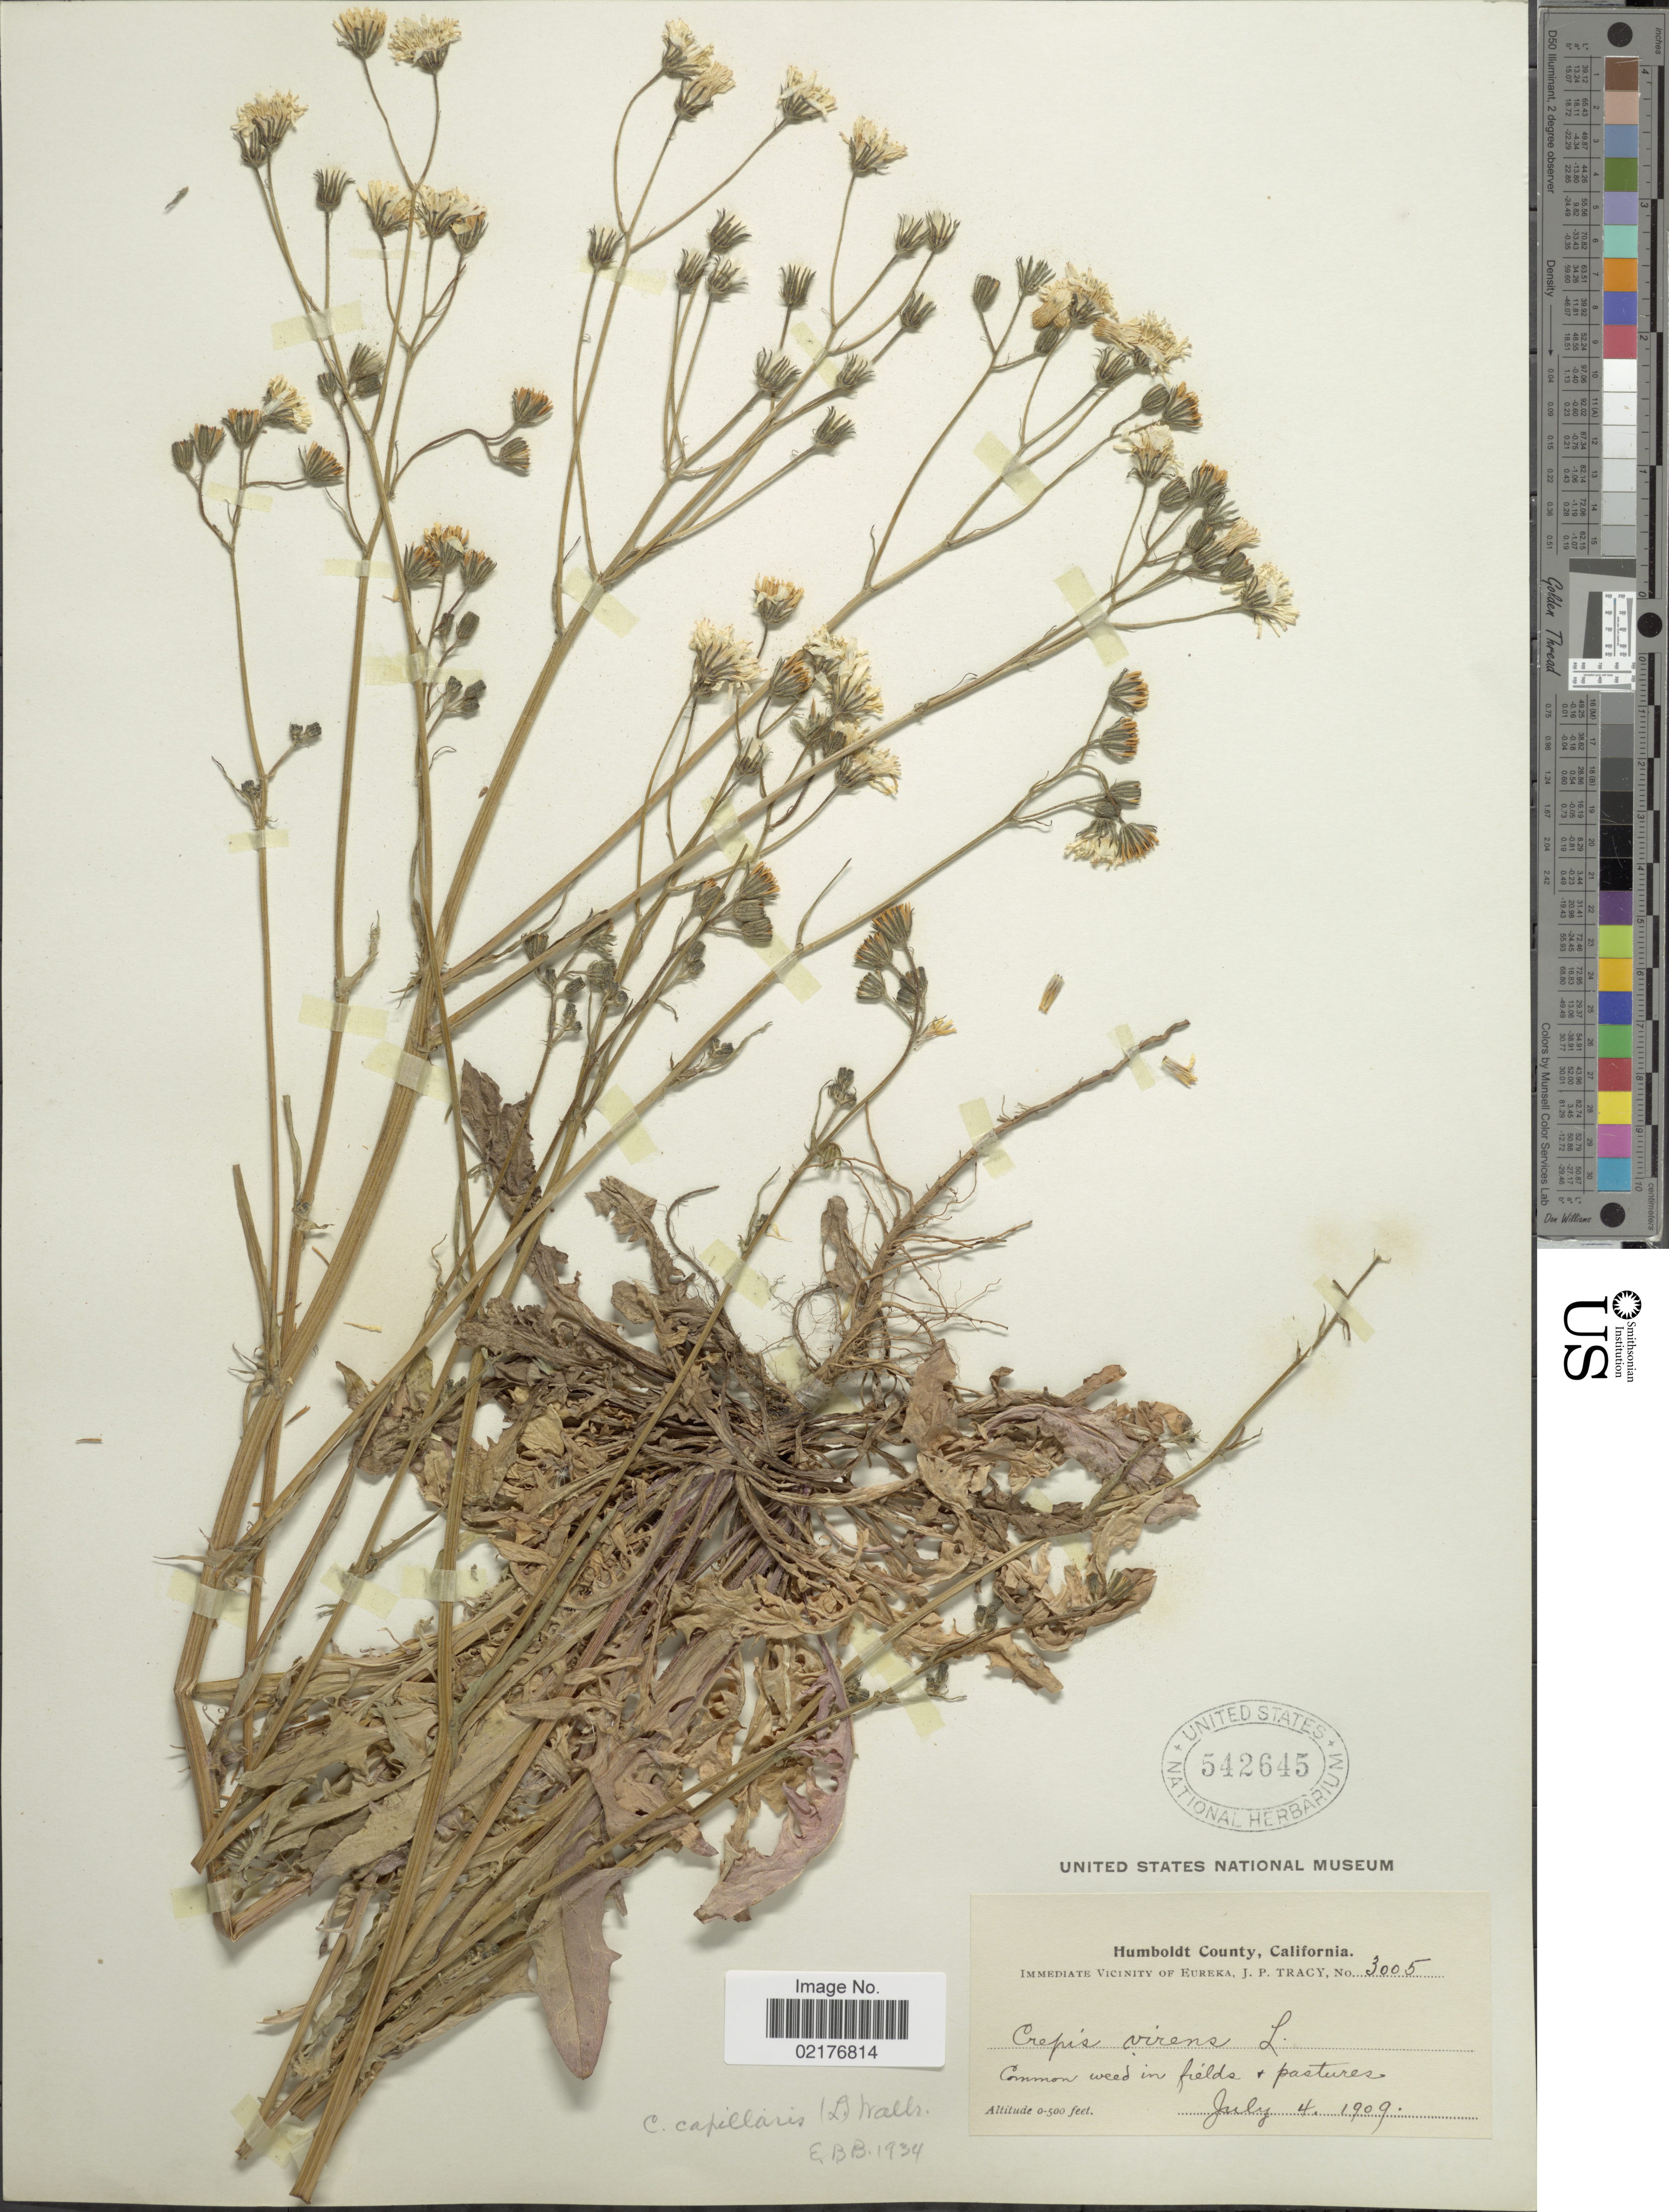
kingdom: Plantae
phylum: Tracheophyta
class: Magnoliopsida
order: Asterales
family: Asteraceae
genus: Crepis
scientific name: Crepis capillaris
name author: (L.) Wallr.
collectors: J. Tracy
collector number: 3005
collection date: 1909-07-04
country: United States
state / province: California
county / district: Humboldt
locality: Humboldt County, California, Common weed in fields & pastures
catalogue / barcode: US 542645